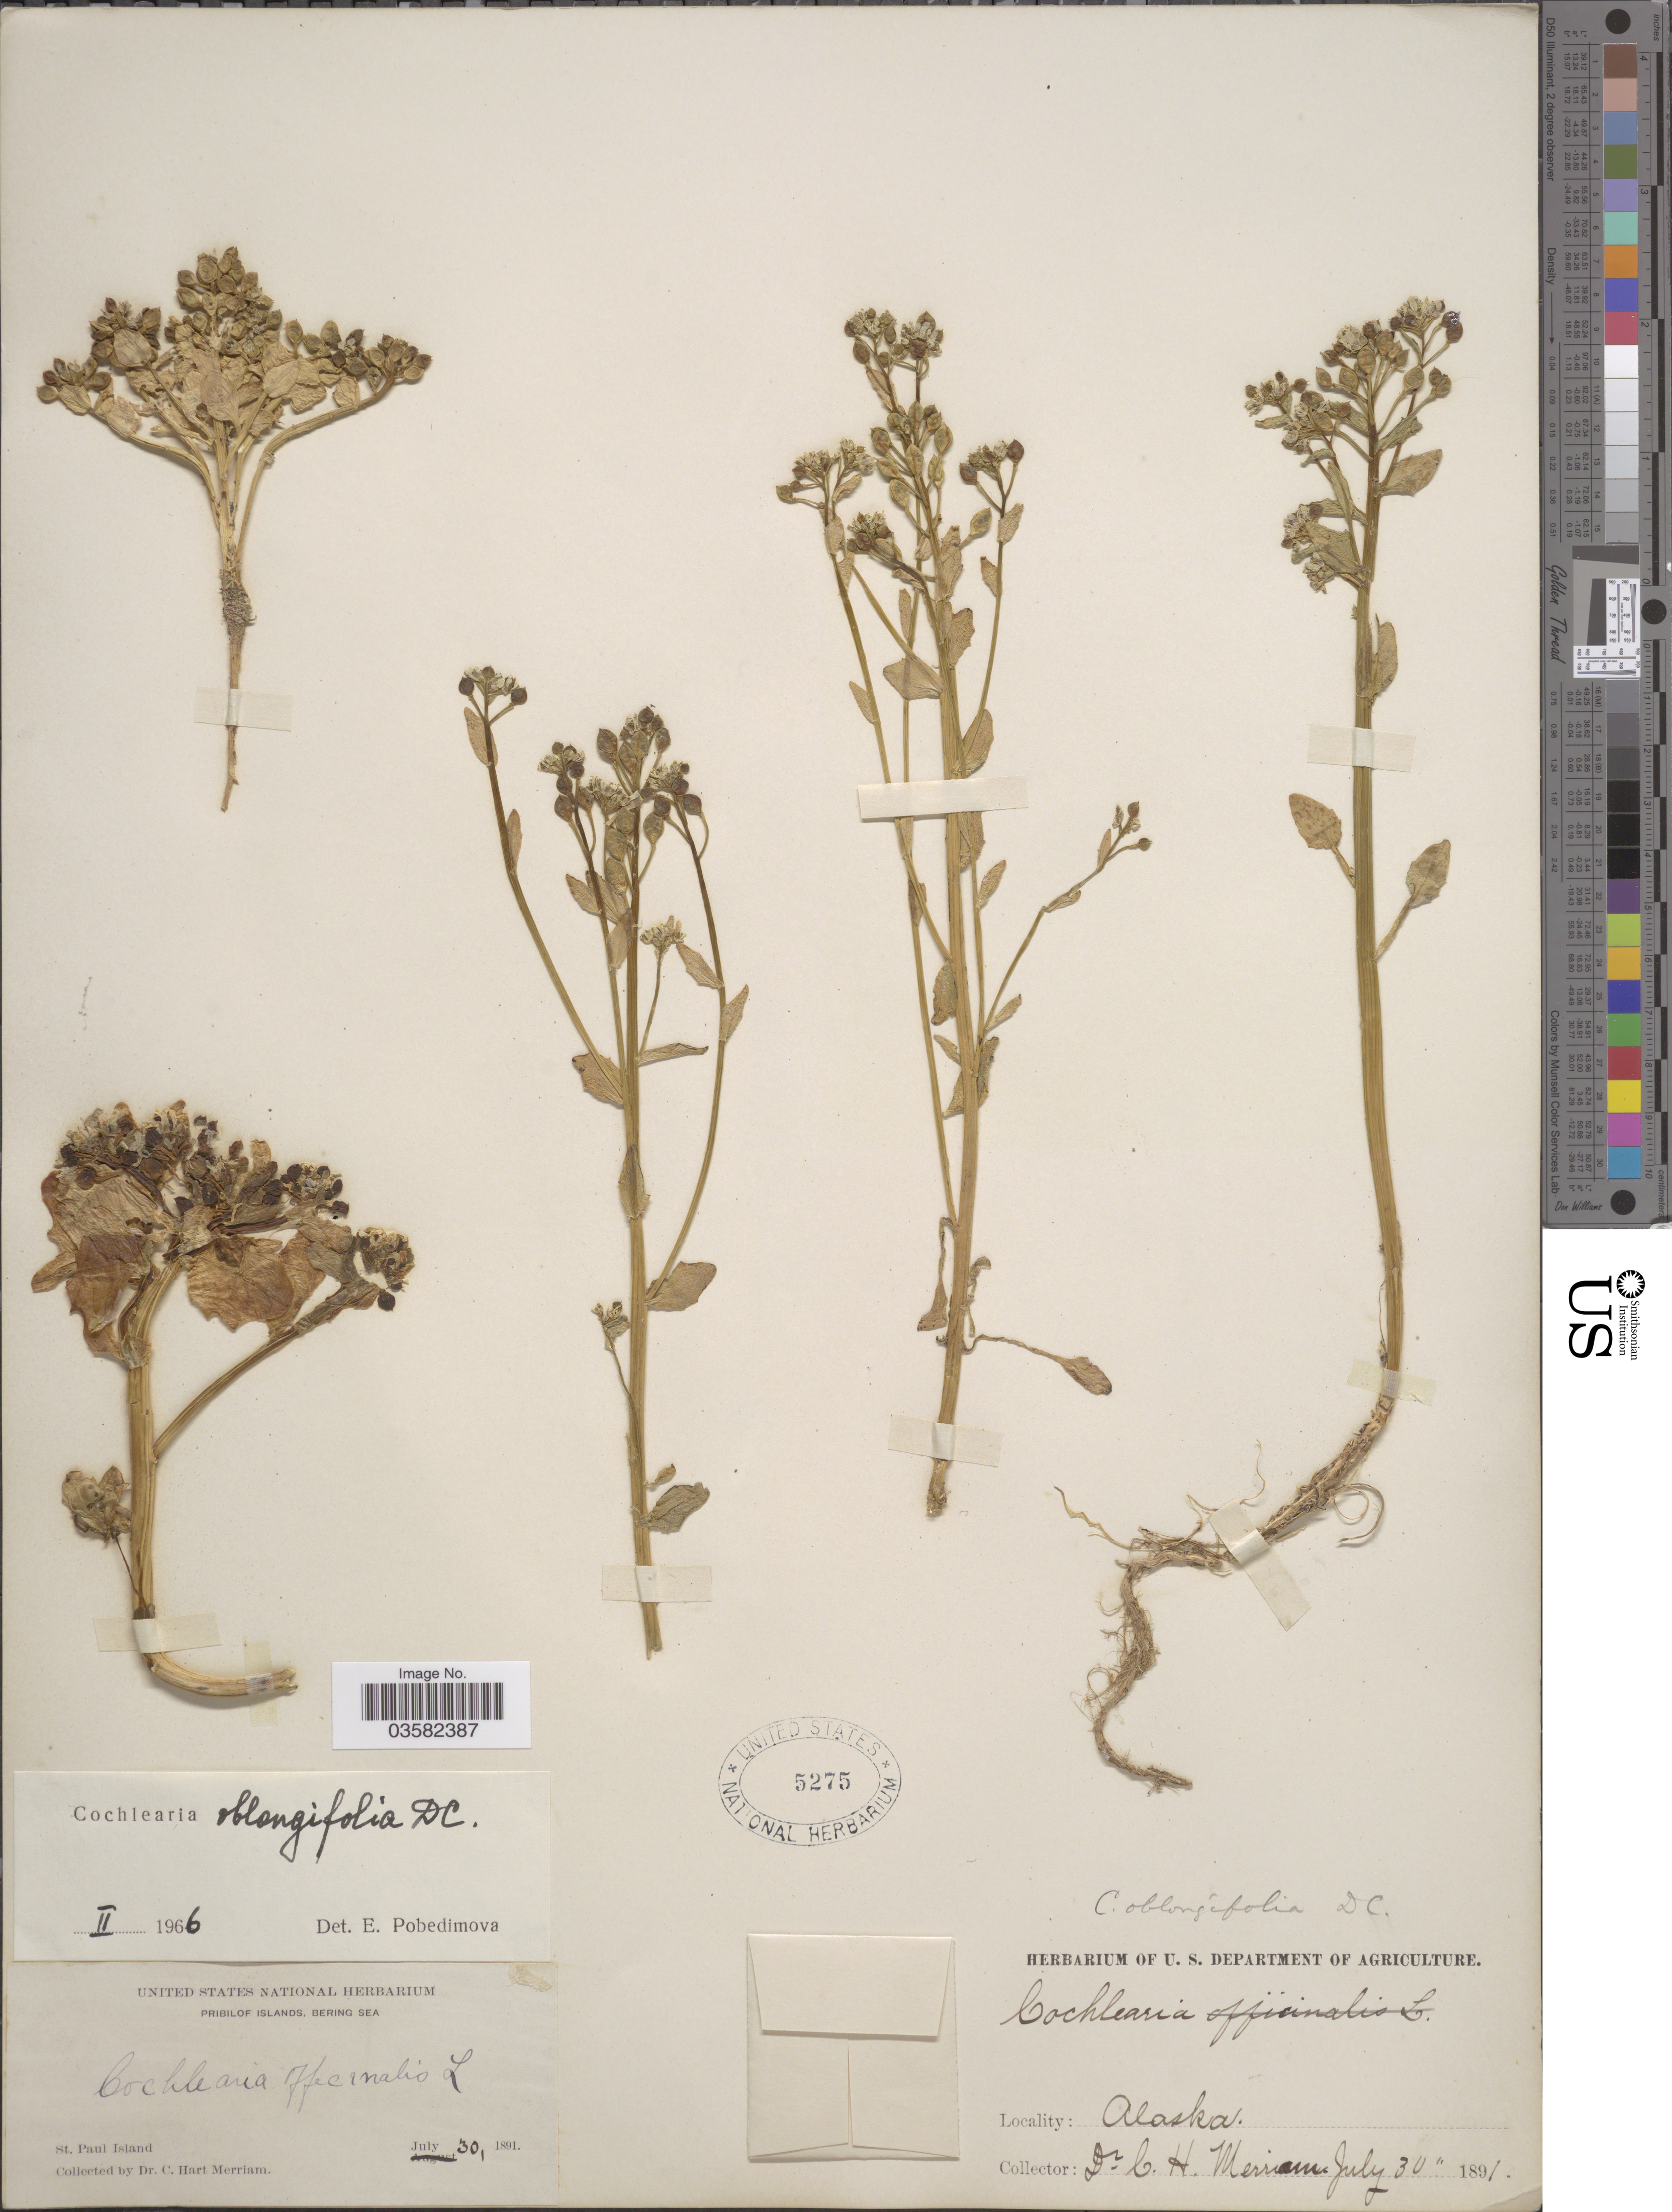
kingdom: Plantae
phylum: Tracheophyta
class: Magnoliopsida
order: Brassicales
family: Brassicaceae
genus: Cochlearia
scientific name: Cochlearia oblongifolia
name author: DC.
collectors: C. Merriam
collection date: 1891-07-30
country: United States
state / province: Alaska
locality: Pribilof Islands, Bering Sea. St. Paul Island.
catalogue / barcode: US 5275